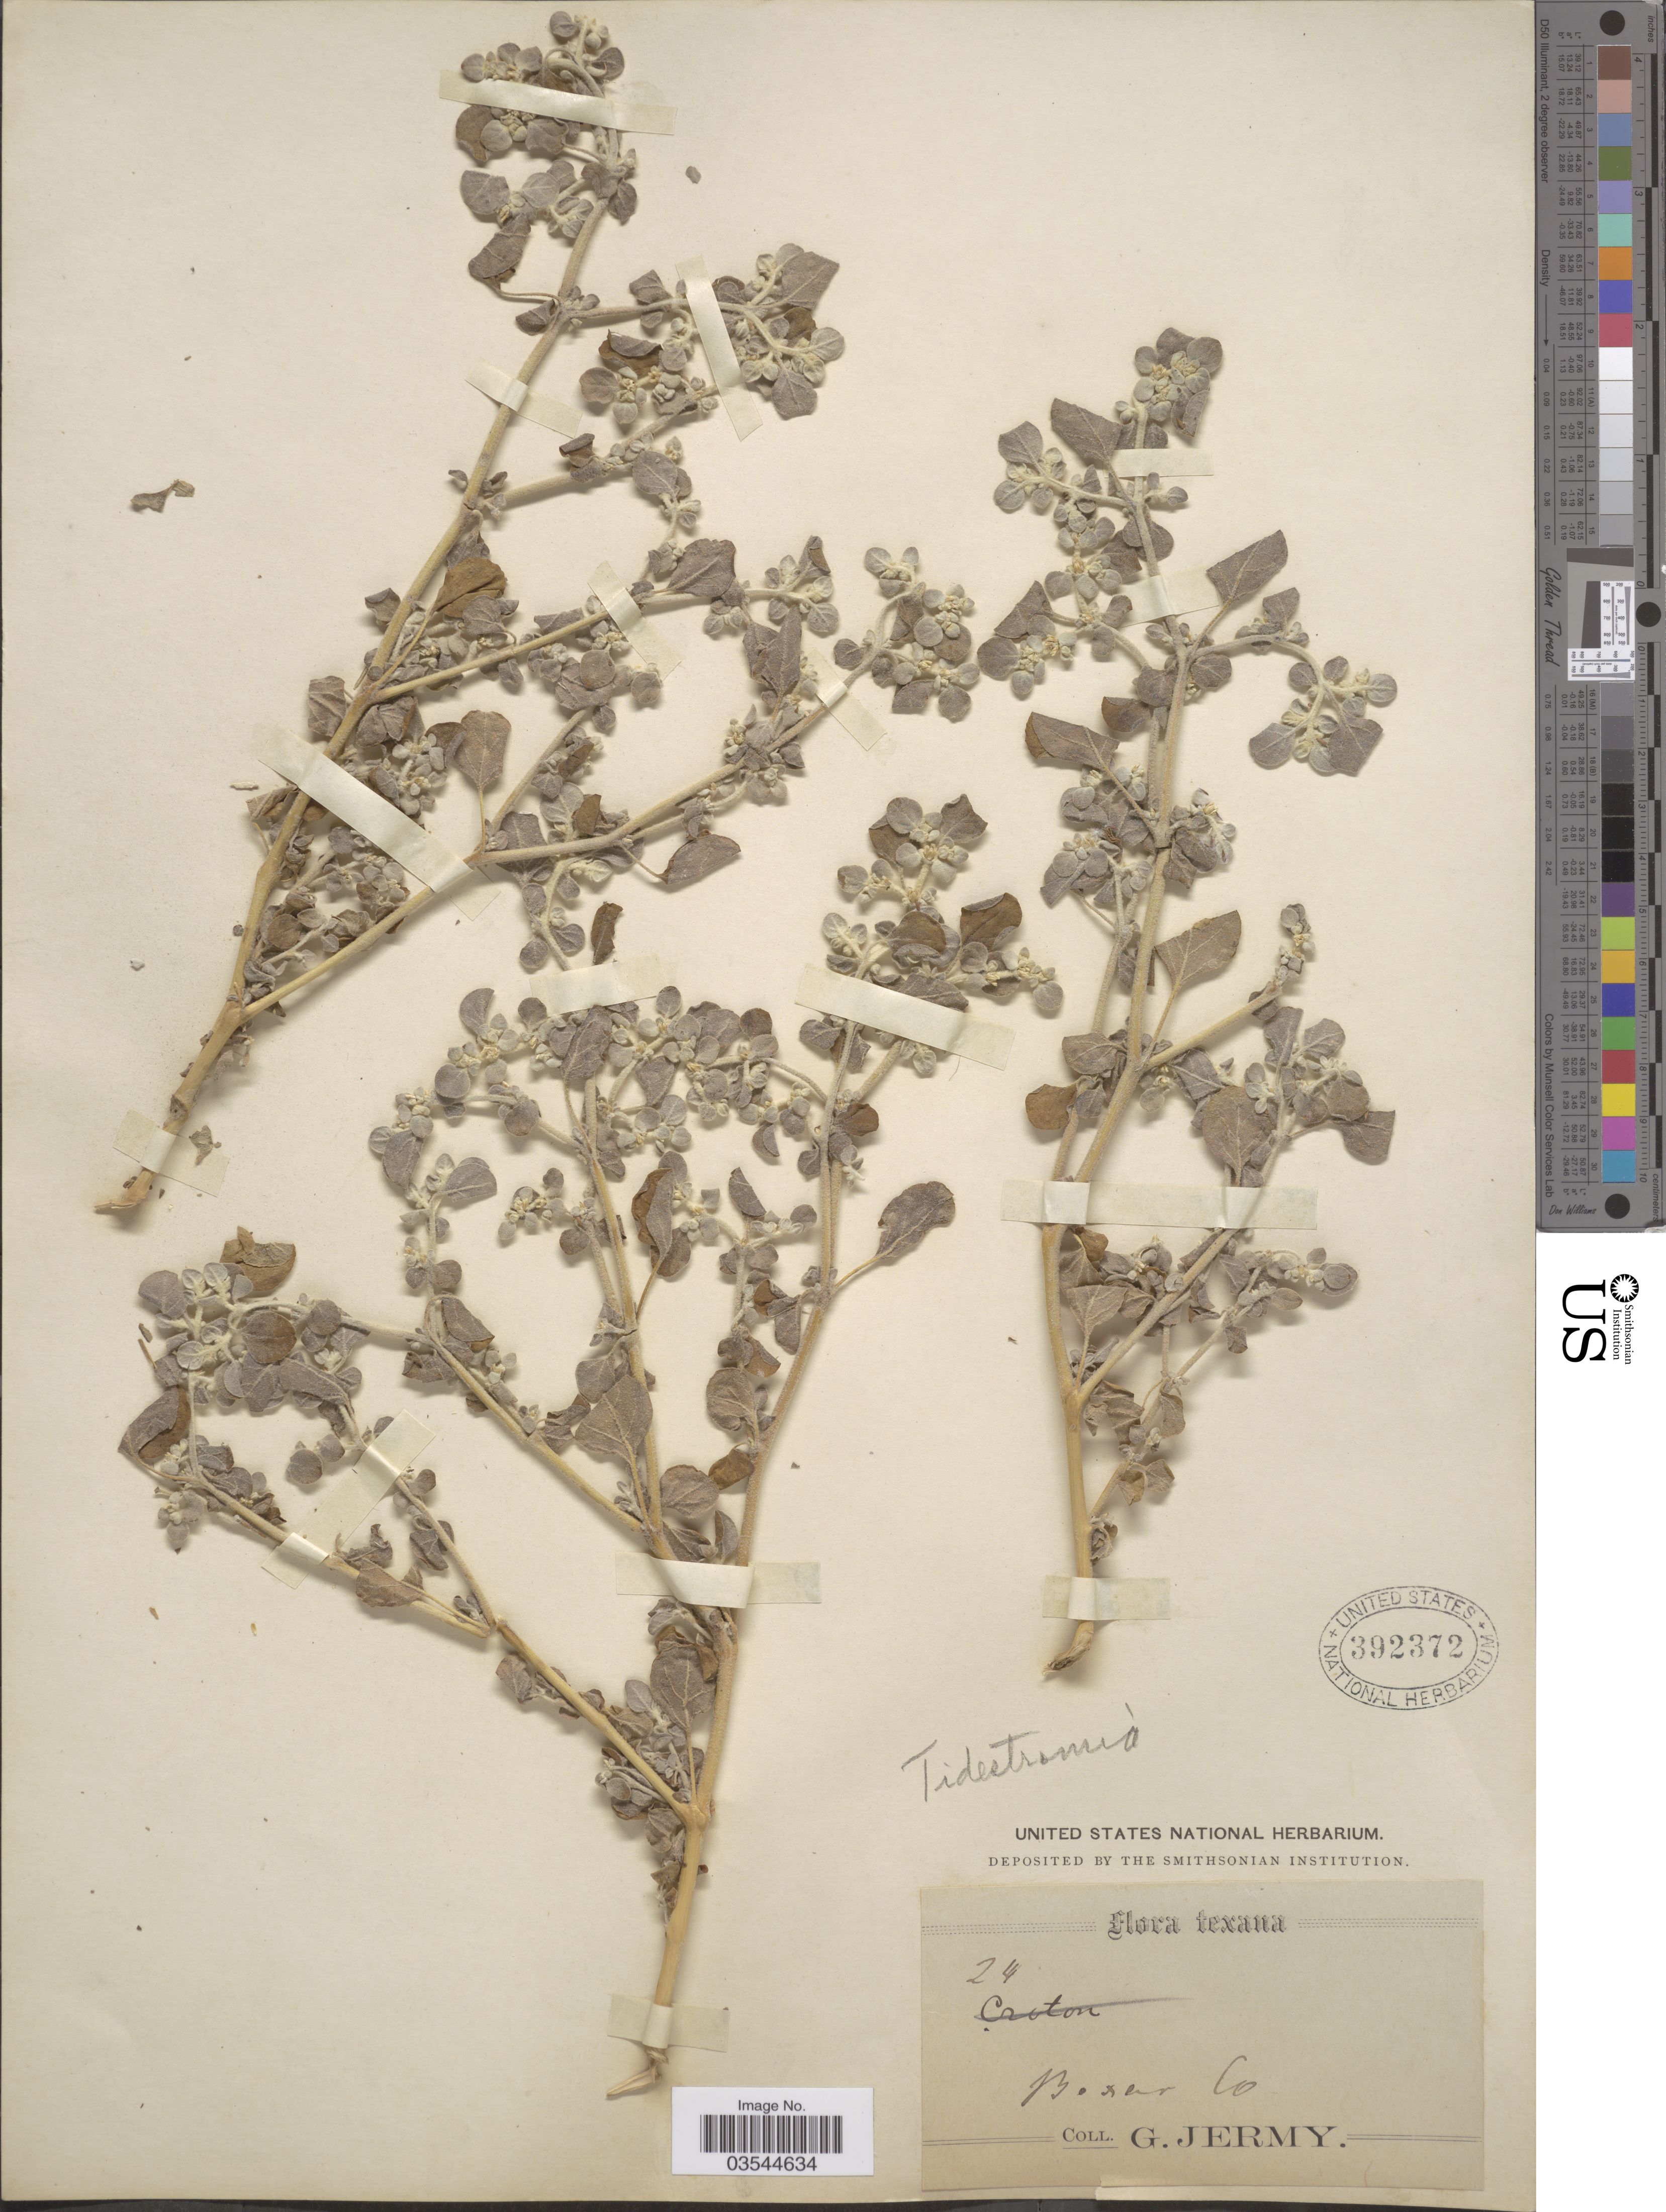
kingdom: Plantae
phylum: Tracheophyta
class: Magnoliopsida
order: Caryophyllales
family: Amaranthaceae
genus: Tidestromia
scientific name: Tidestromia lanuginosa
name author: (Nutt.) Standl.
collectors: G. Jermy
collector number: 24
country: United States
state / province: Texas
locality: Bexar Co.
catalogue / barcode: US 392372